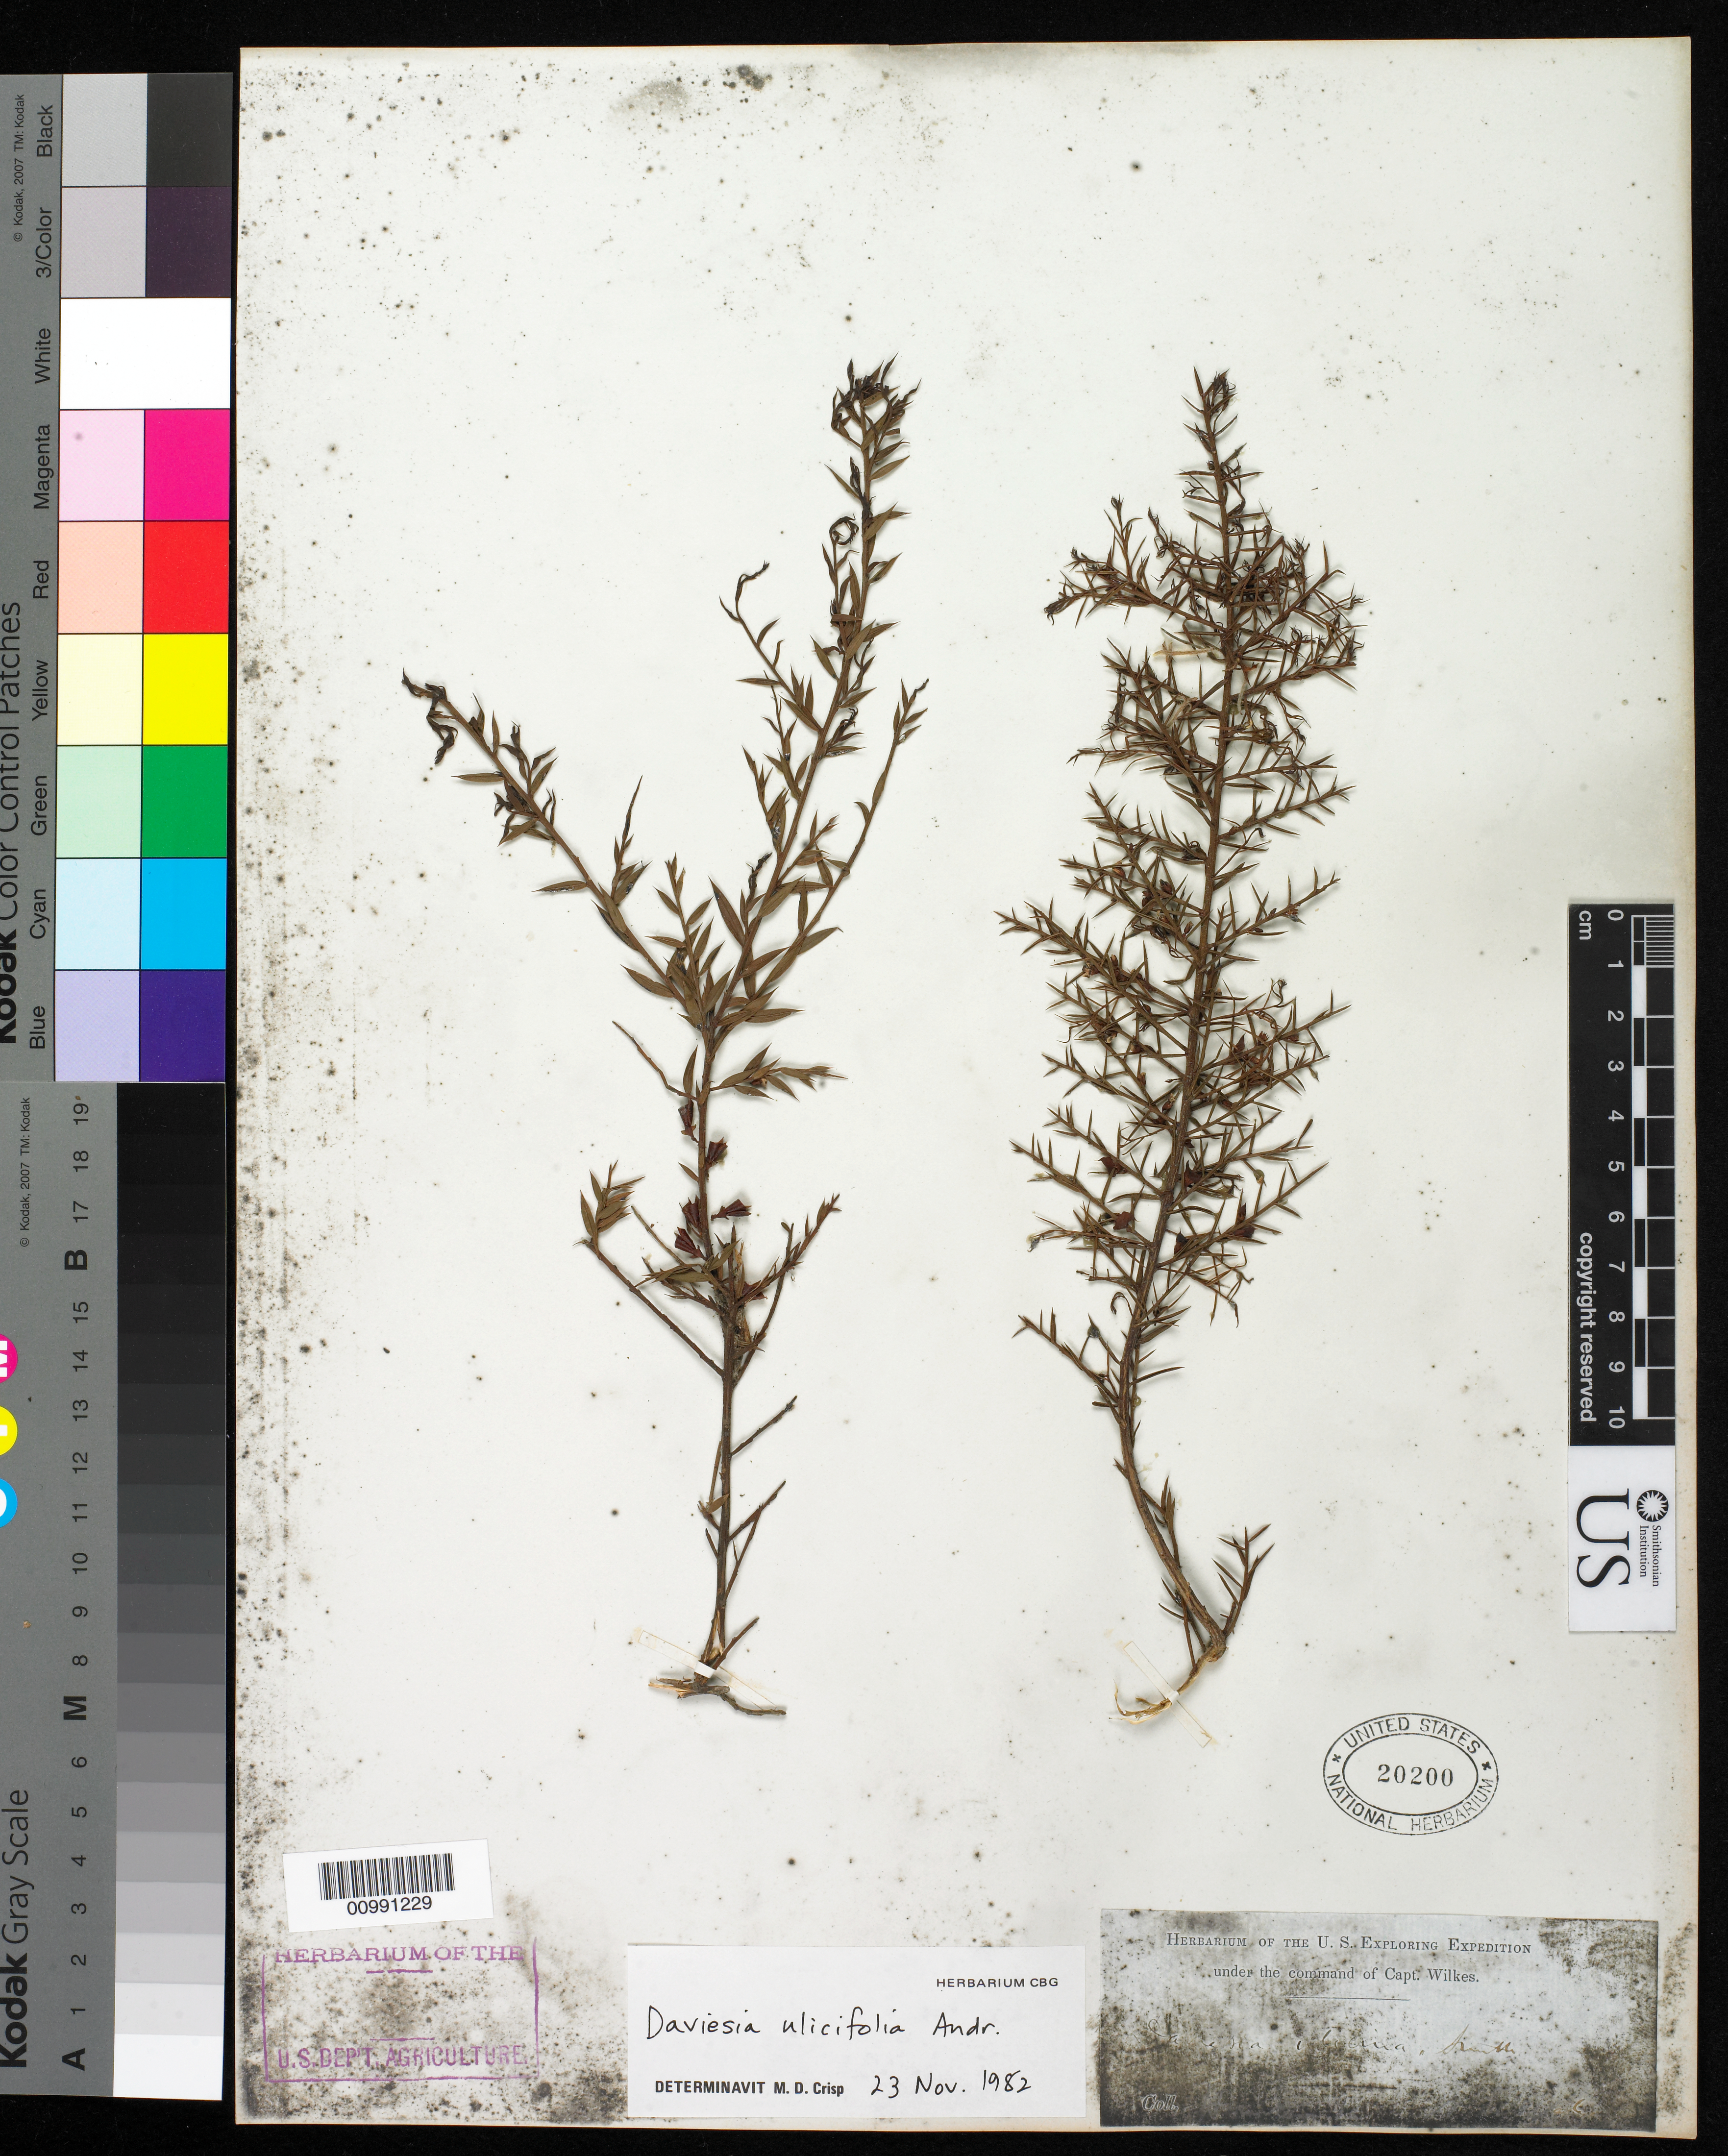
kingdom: Plantae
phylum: Tracheophyta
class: Magnoliopsida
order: Fabales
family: Fabaceae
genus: Daviesia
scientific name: Daviesia ulicifolia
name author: Andrews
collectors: Wilkes Explor. Exped.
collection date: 1838/1842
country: Australia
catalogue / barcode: US 20200